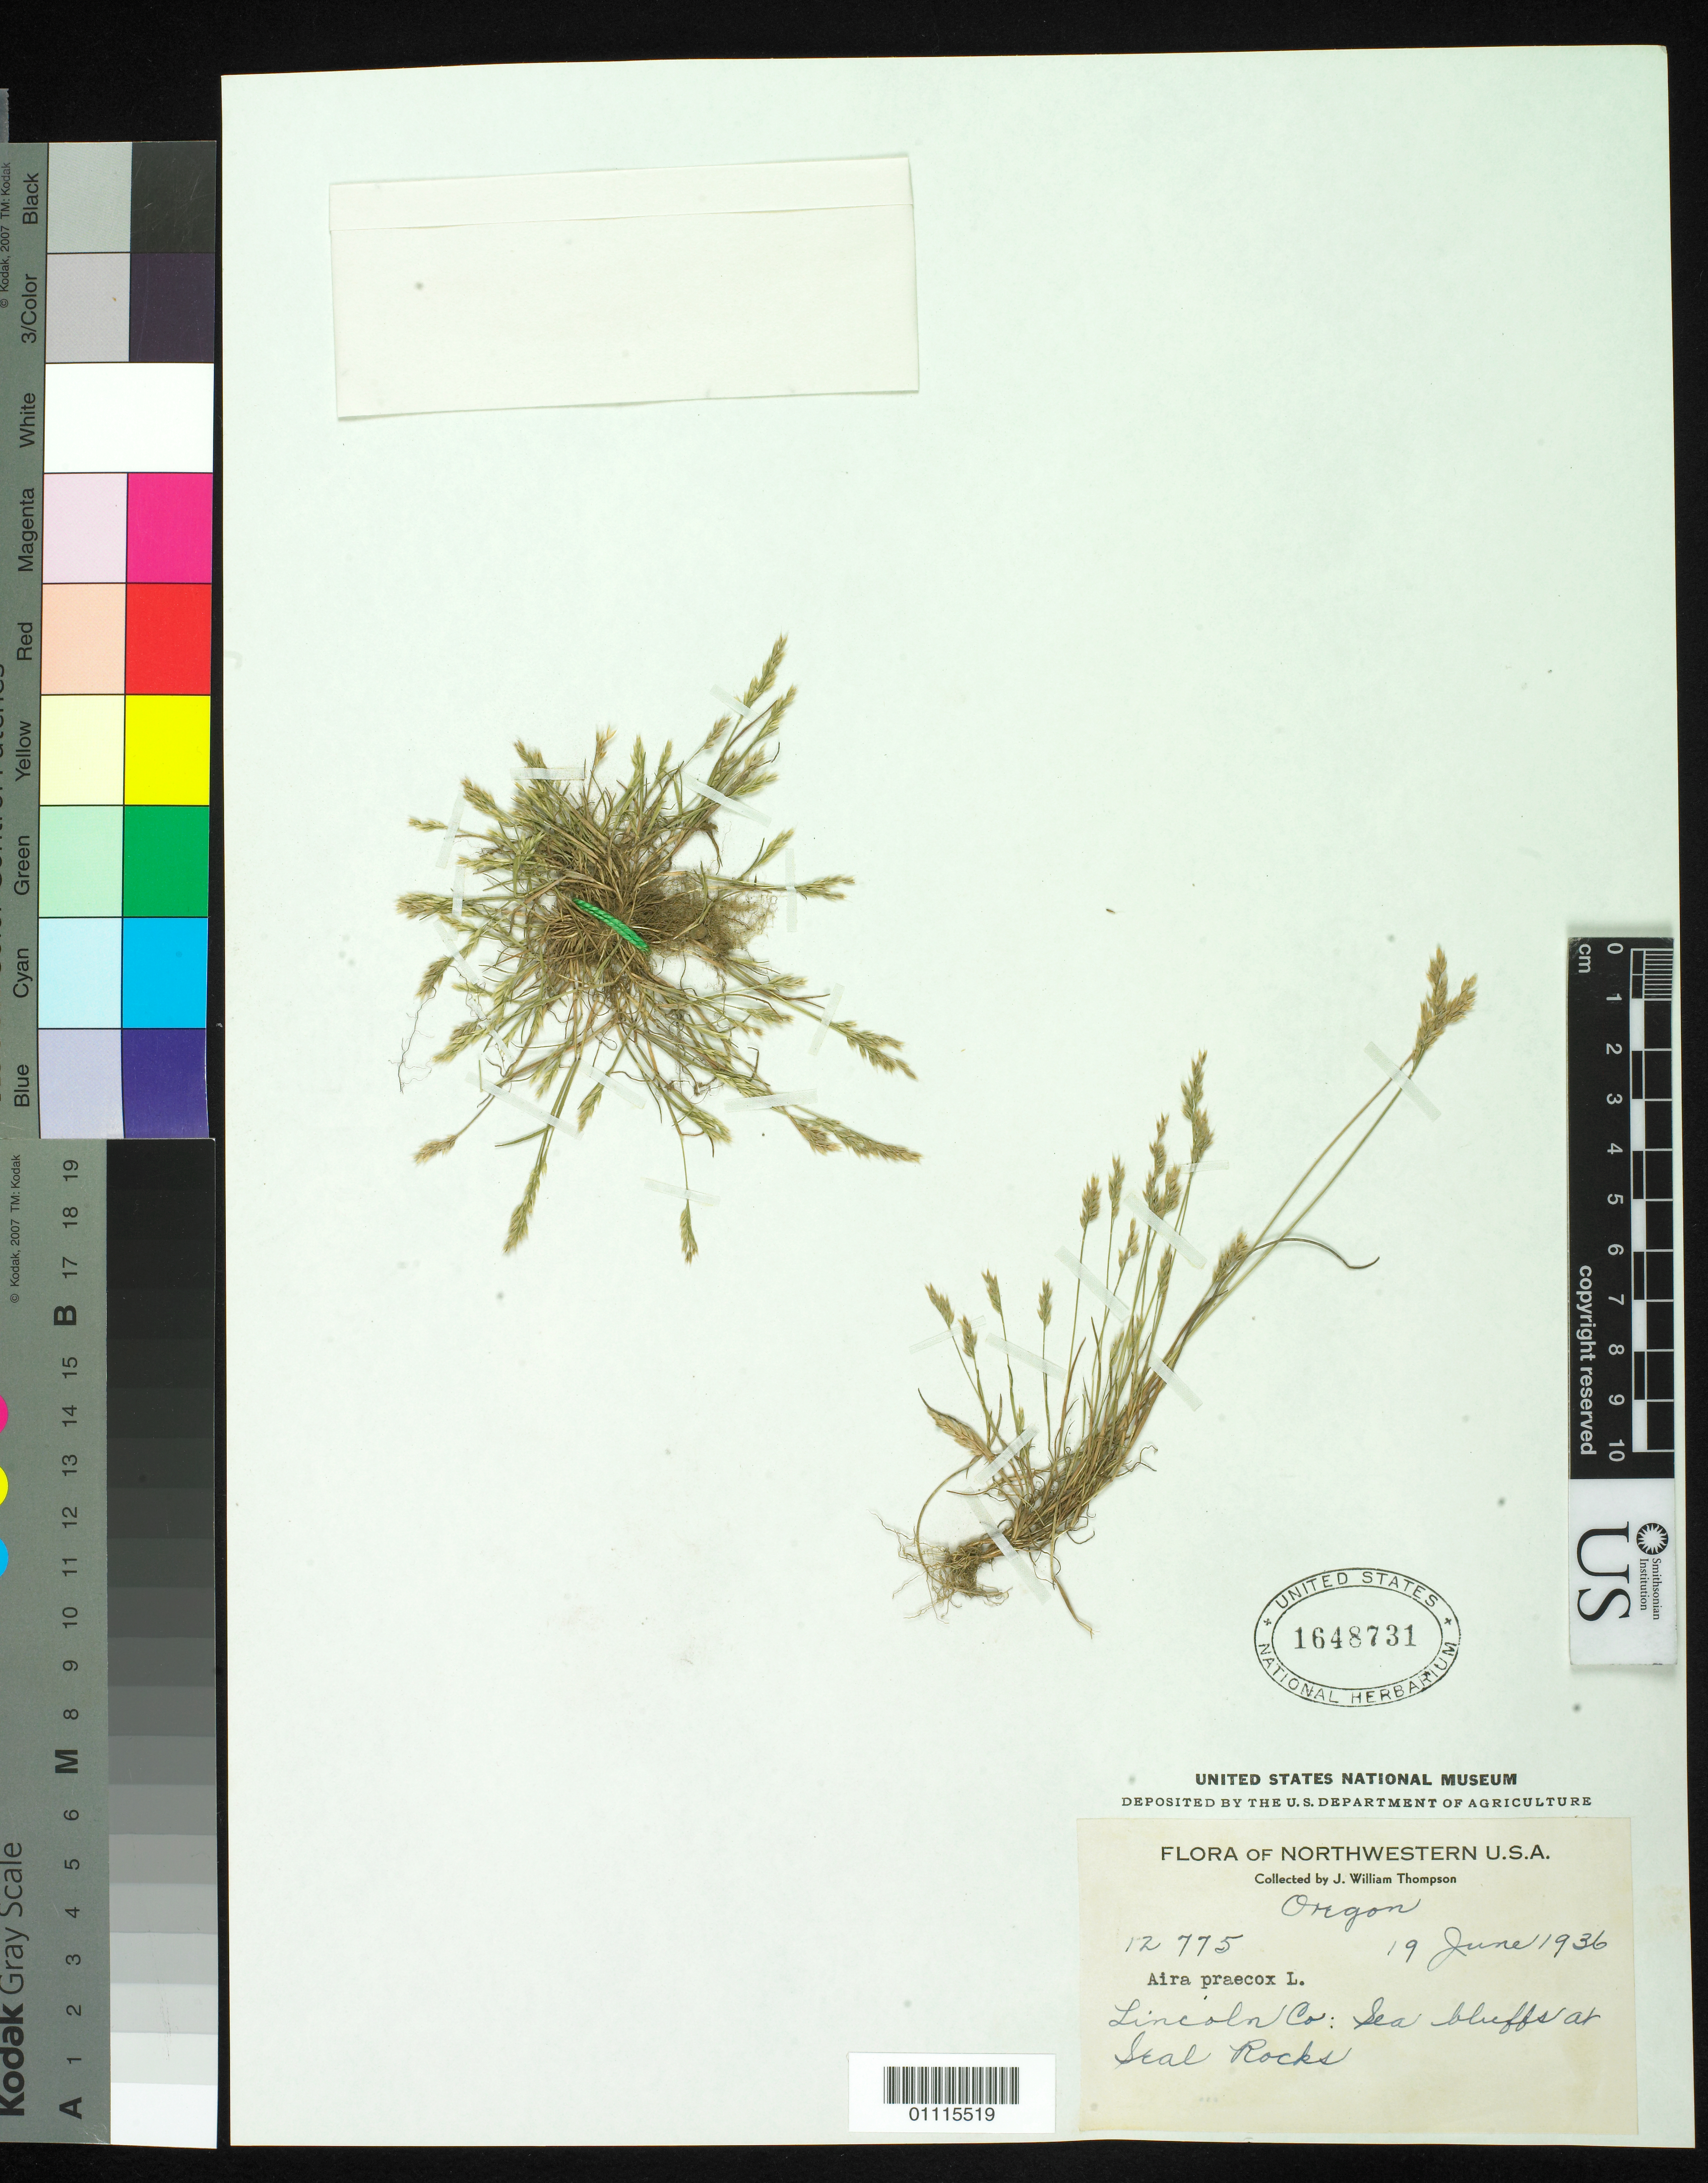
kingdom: Plantae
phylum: Tracheophyta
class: Liliopsida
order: Poales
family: Poaceae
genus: Aira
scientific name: Aira praecox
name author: L.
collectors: J. W. Thompson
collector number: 12775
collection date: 1936-06-19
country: United States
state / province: Oregon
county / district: Lincoln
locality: Seal Rock.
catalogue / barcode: US 1648731